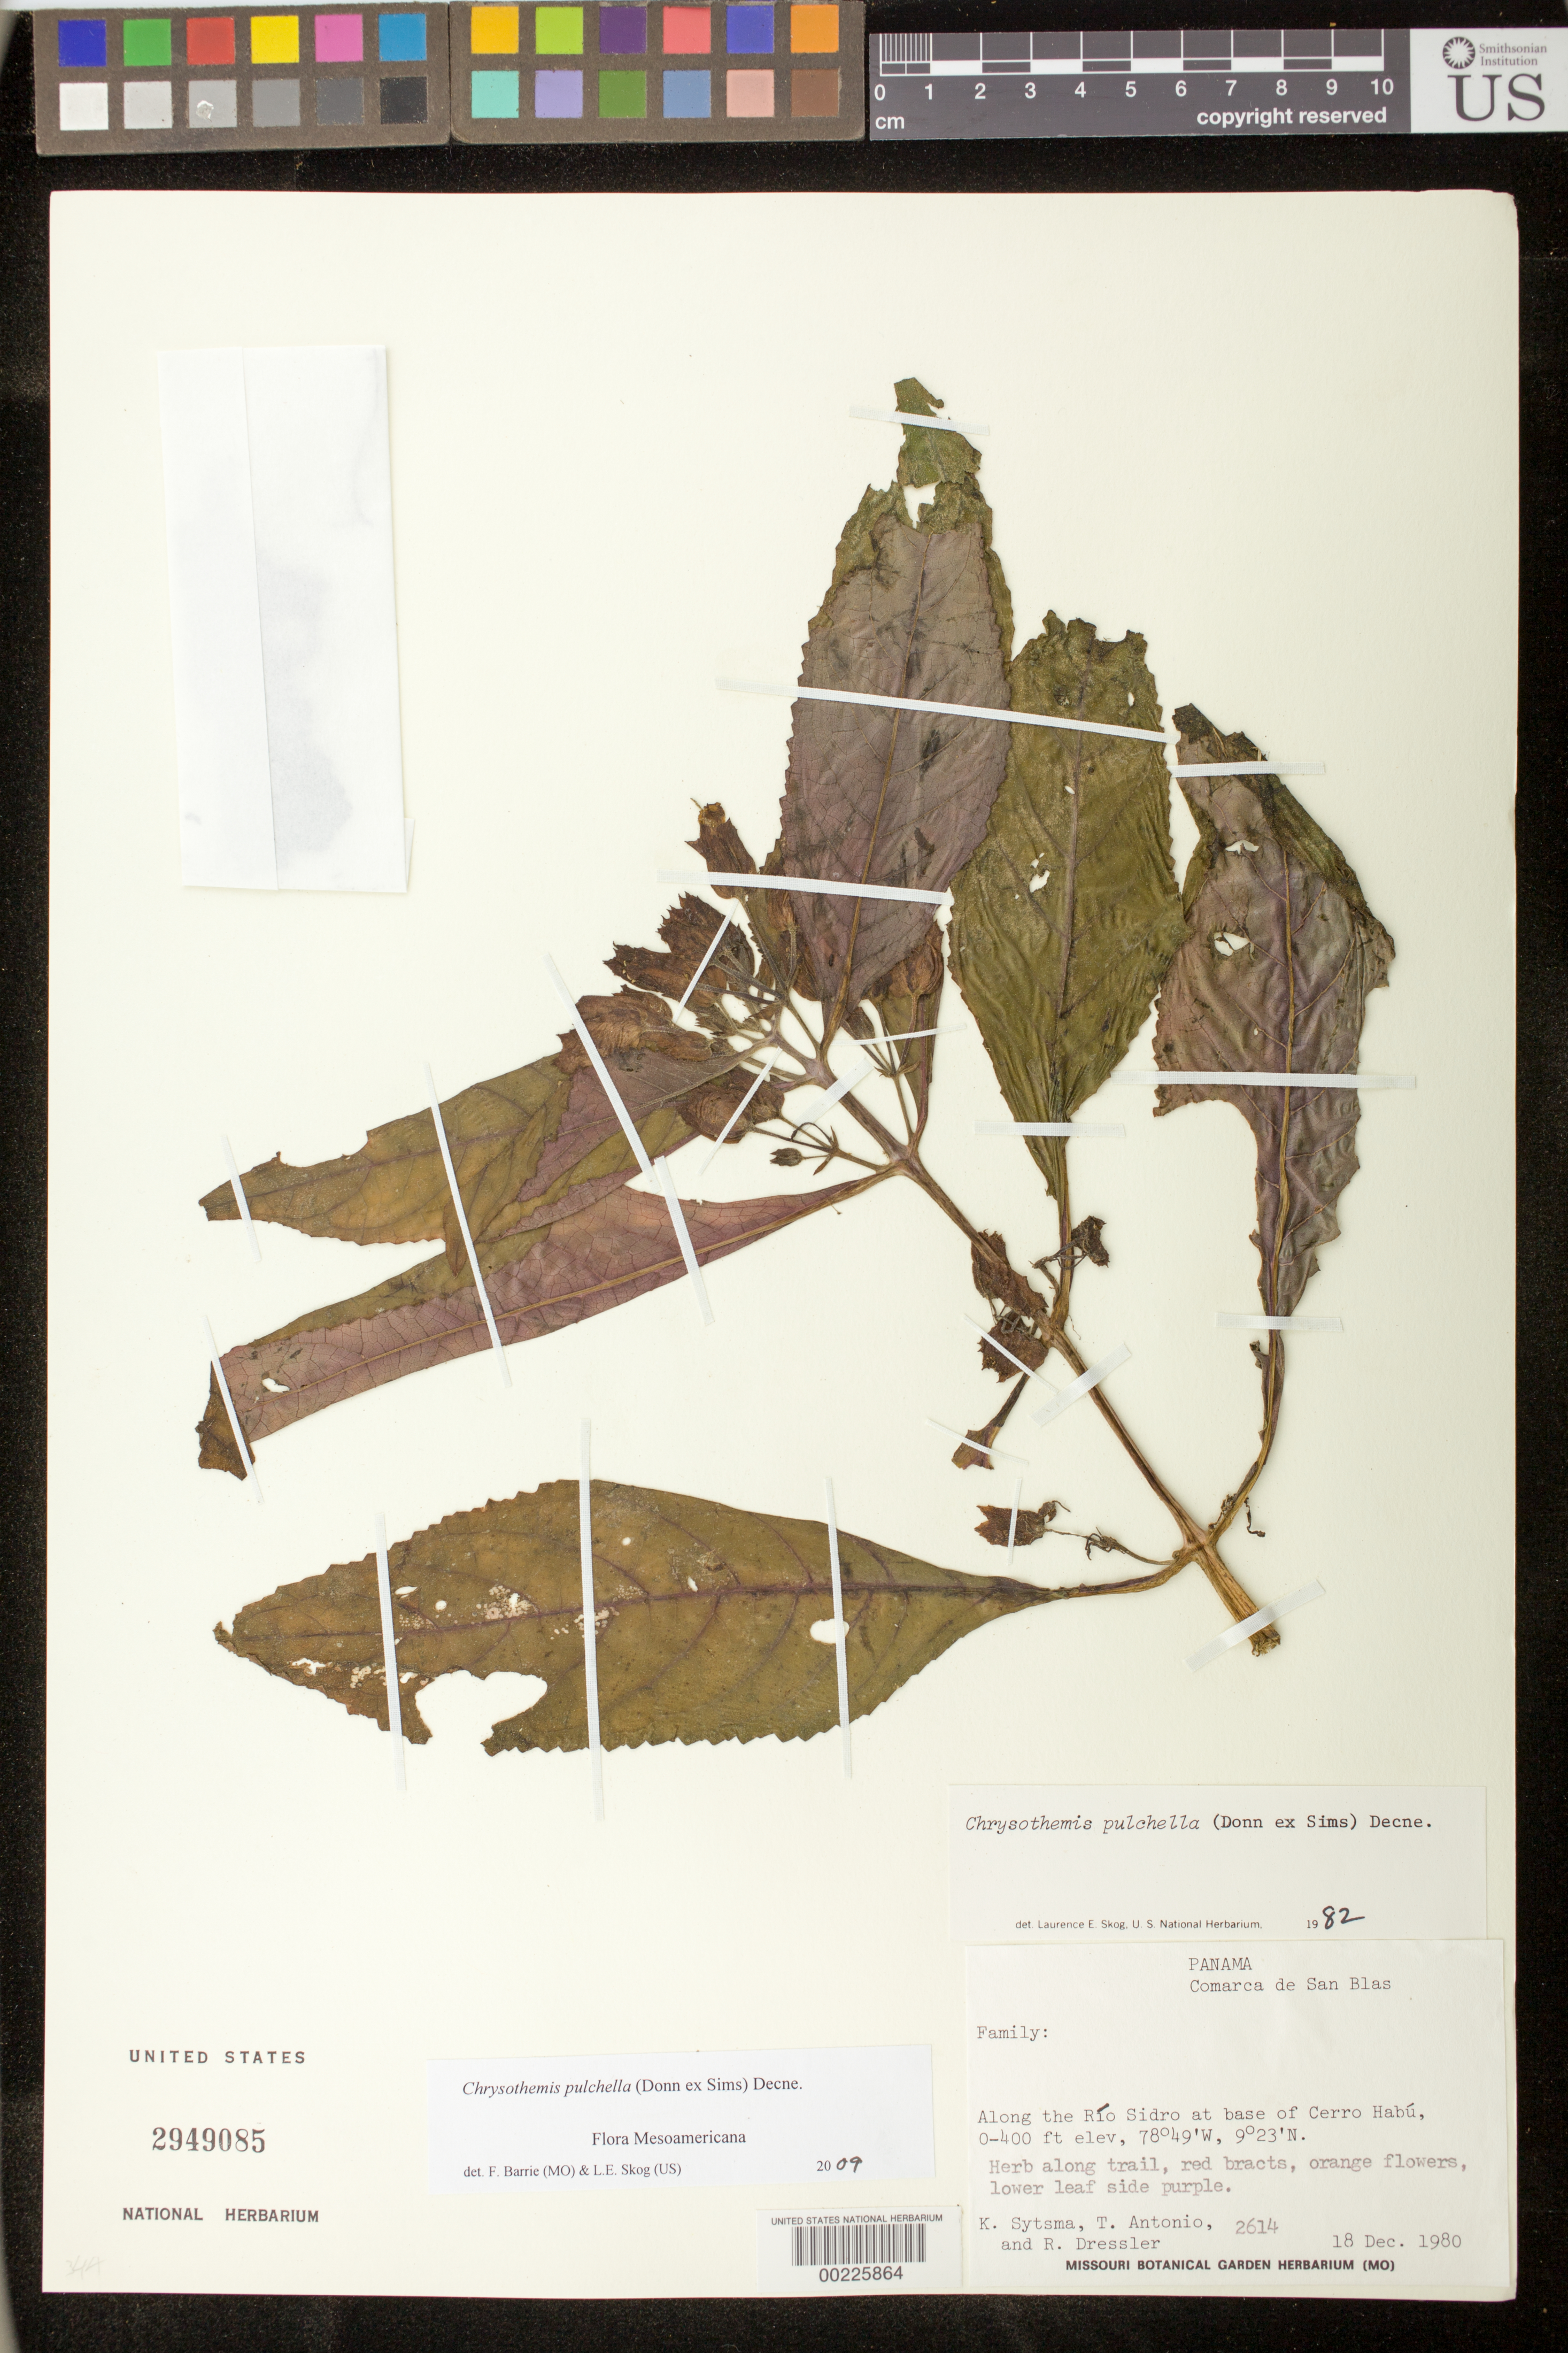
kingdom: Plantae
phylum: Tracheophyta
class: Magnoliopsida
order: Lamiales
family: Gesneriaceae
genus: Chrysothemis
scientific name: Chrysothemis pulchella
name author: (Donn ex Sims) Decne.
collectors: K. J. Sytsma, W. Hahn & T. Antonio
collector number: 2614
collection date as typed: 18 Dec 1980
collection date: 1980-12-18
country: Panama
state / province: Kuna Yala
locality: Comarca de San Blas, along the Rio Sidro at base of Cerro Habu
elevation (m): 0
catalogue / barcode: US 2949085